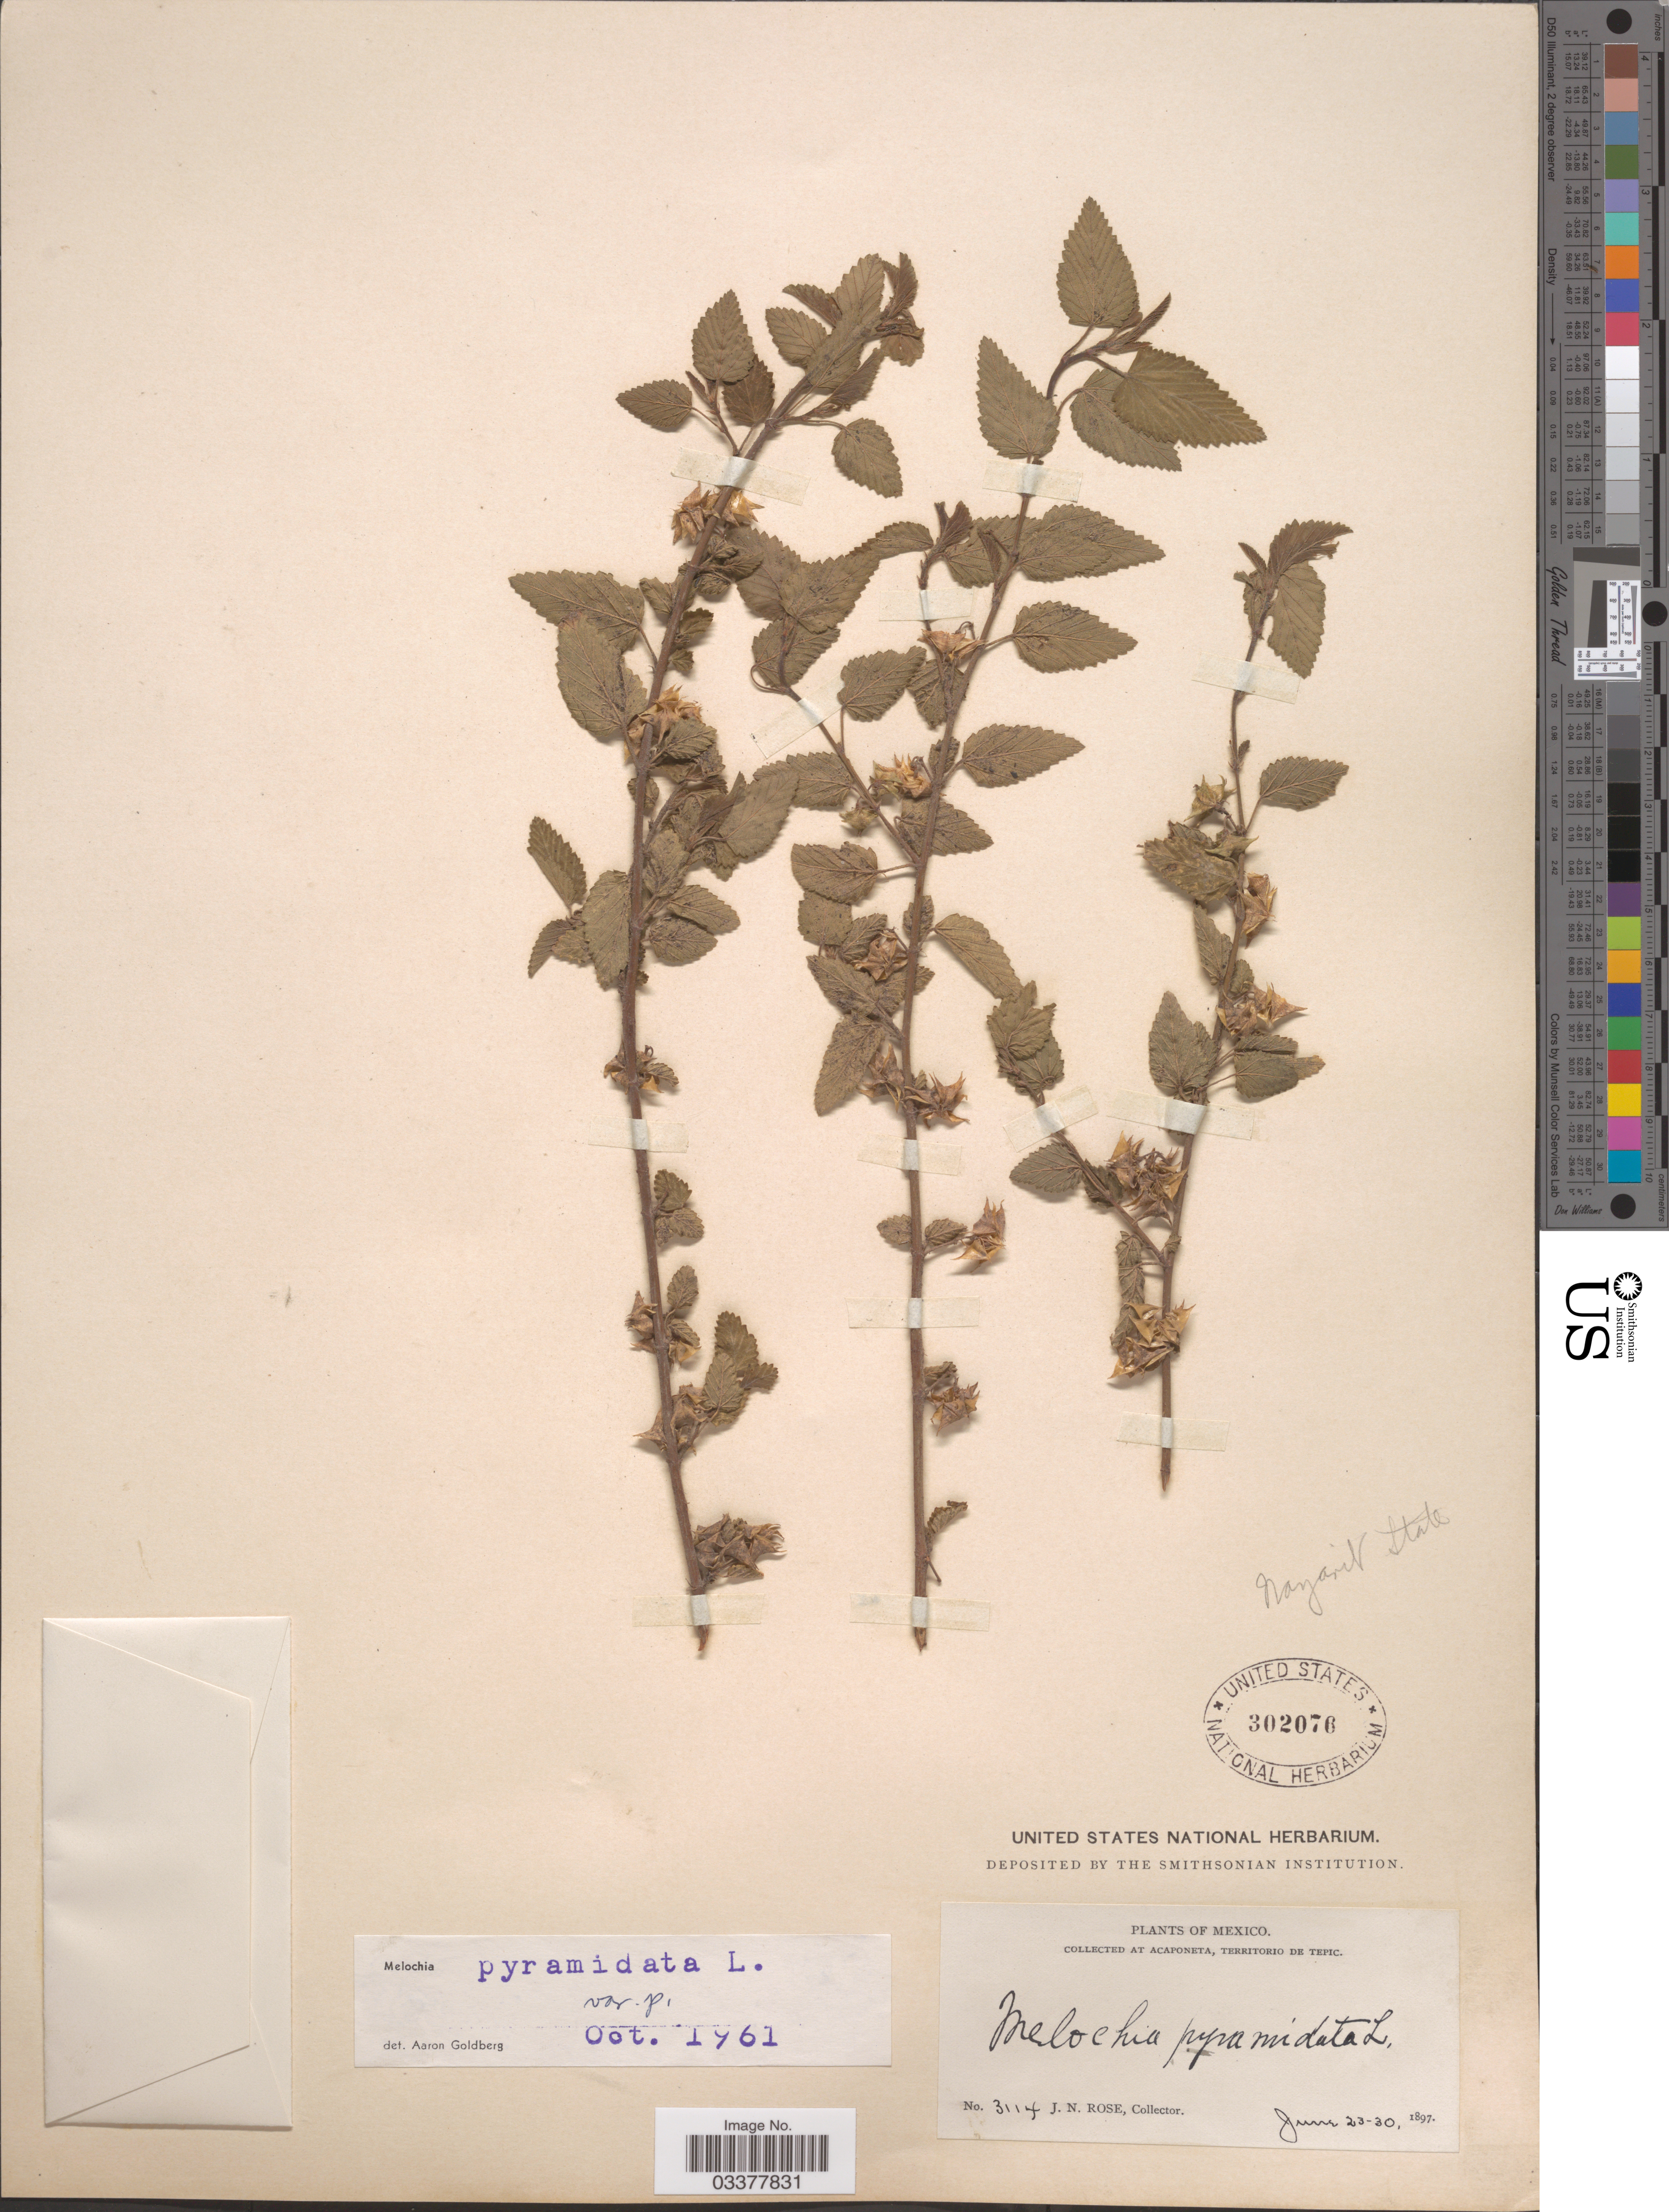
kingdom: Plantae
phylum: Tracheophyta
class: Magnoliopsida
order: Malvales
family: Malvaceae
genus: Melochia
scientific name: Melochia pyramidata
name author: L.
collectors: J. N. Rose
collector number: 3114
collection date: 1897-06-23/1897-06-30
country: Mexico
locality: Acaponeta, Territorio de Tepic.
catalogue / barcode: US 302076